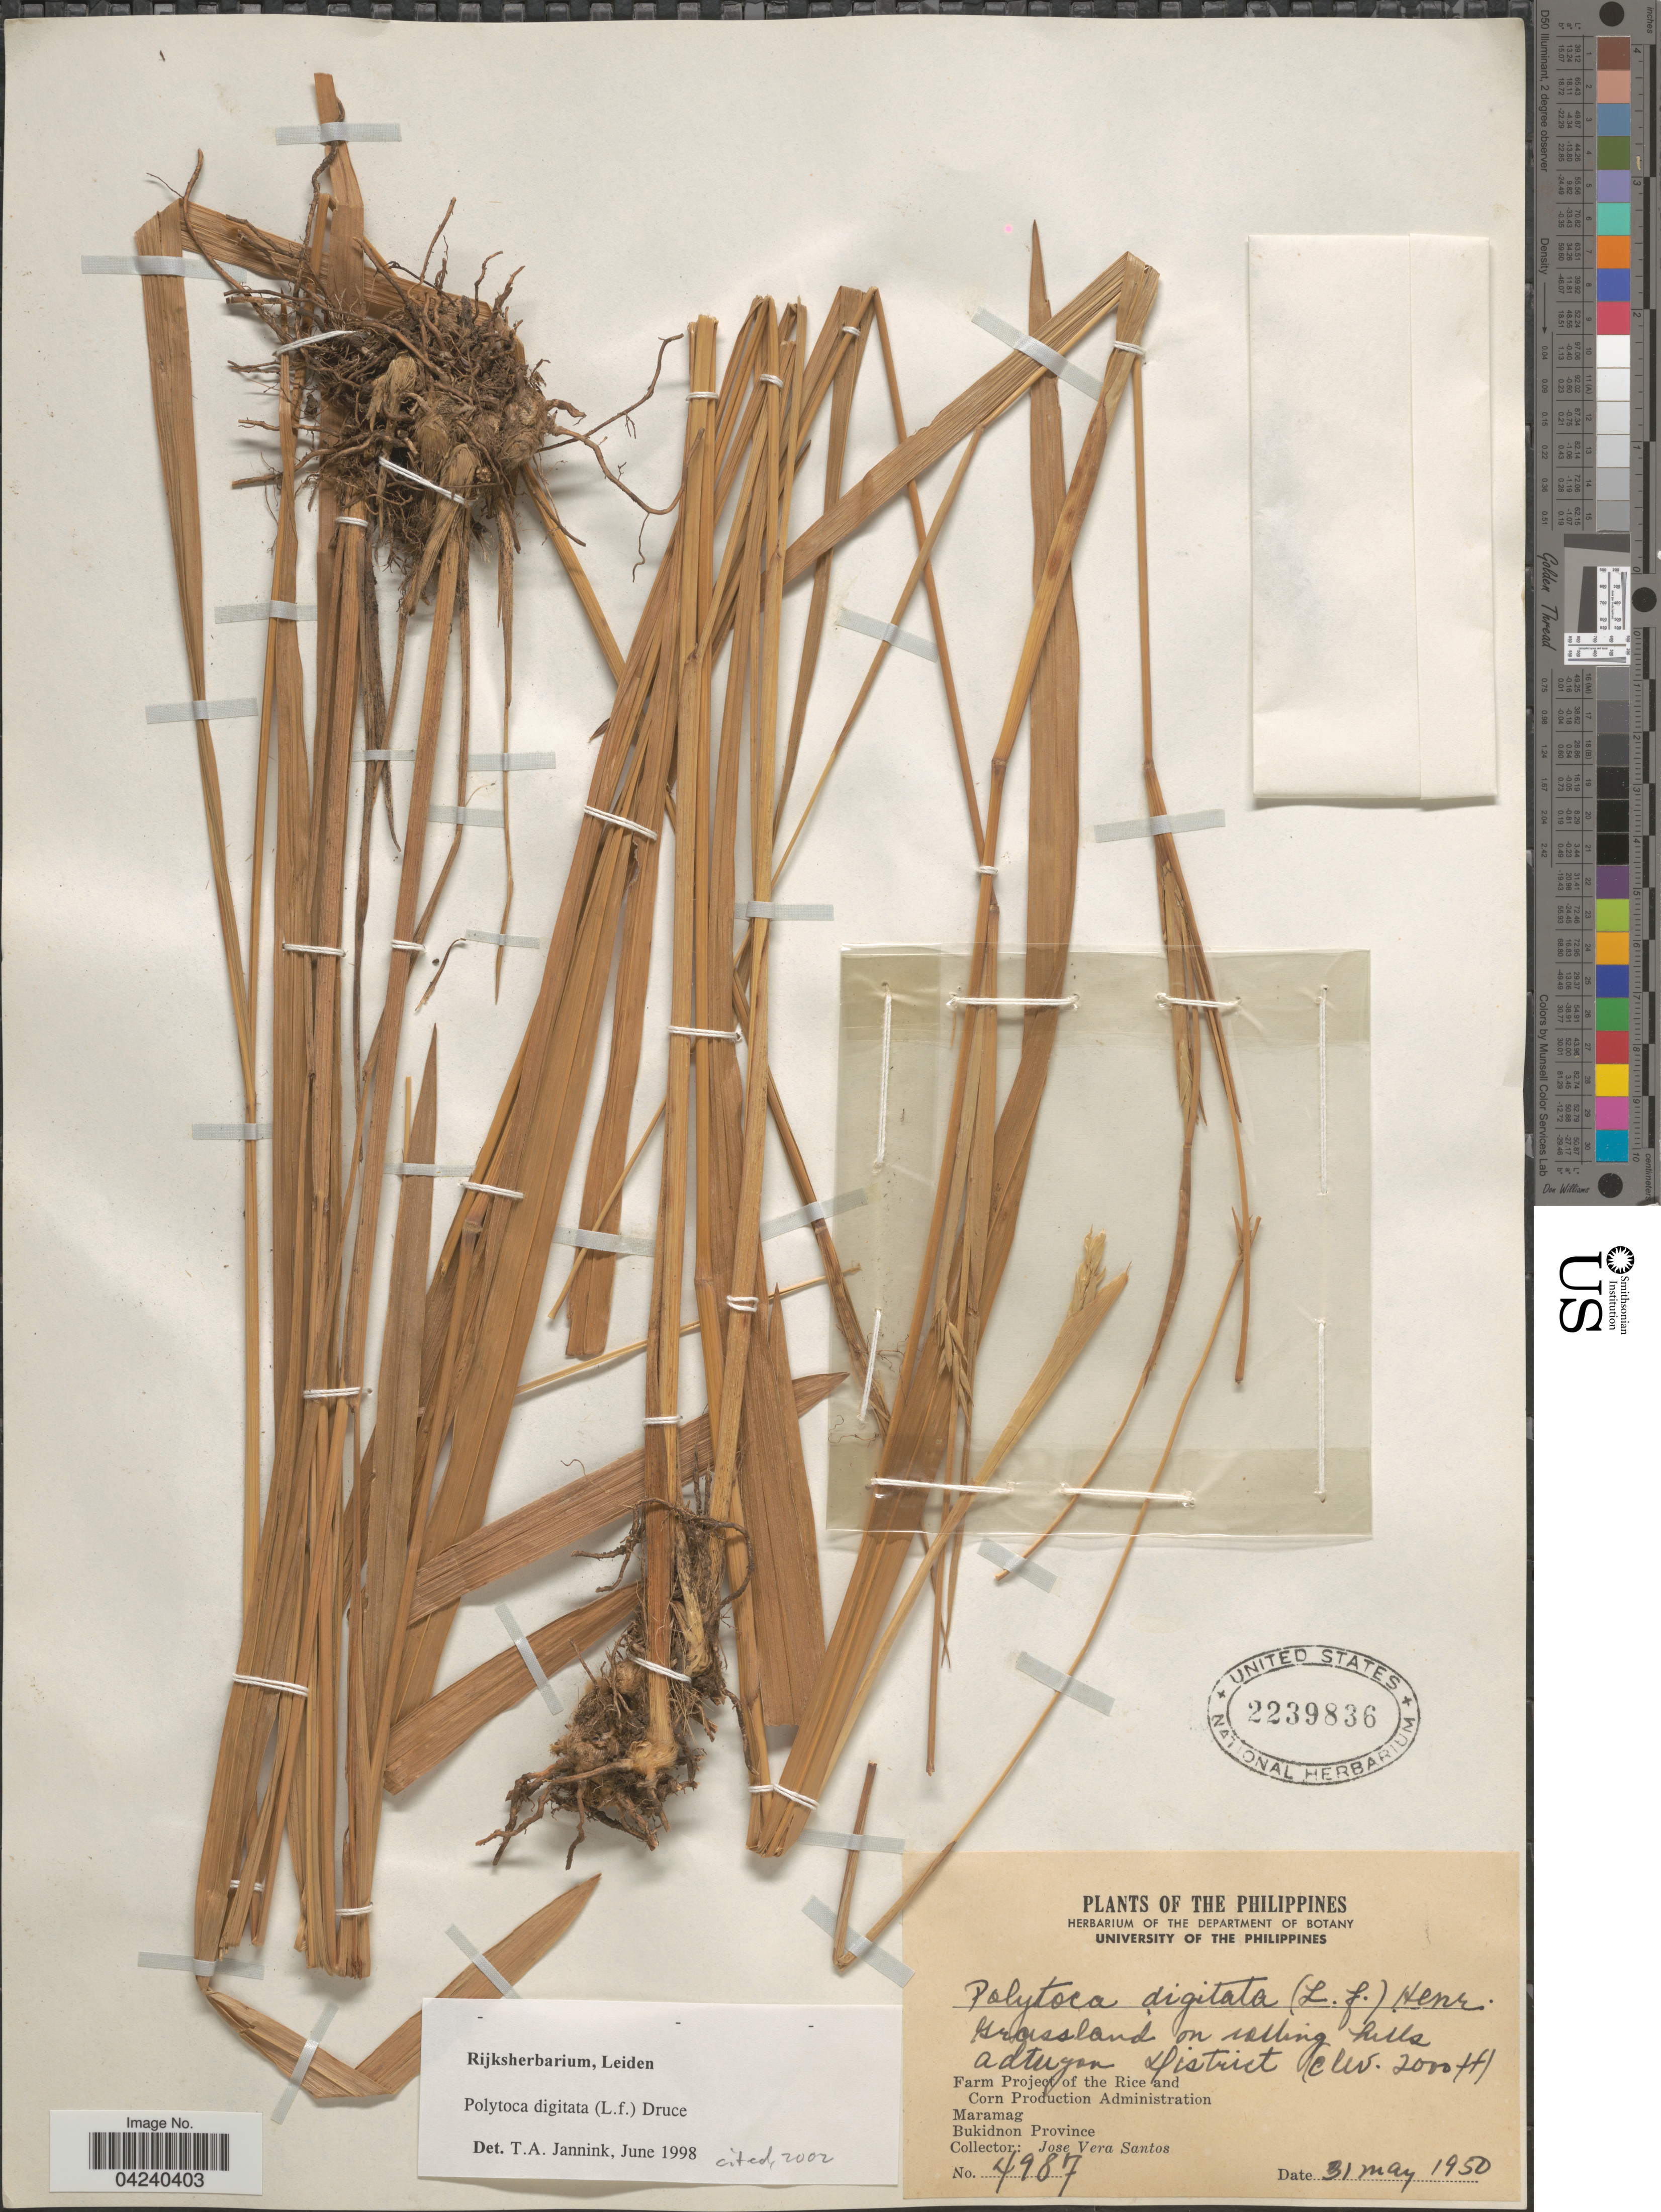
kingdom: Plantae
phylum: Tracheophyta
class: Liliopsida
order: Poales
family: Poaceae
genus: Polytoca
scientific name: Polytoca digitata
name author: (L. f.) Druce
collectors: J. V. Santos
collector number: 4987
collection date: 1950-05-31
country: Philippines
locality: Adtuyon District. Farm Project of the Rice and Corn Production Administration. Maramag. Bukidnon Province.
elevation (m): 610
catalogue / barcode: US 2239836